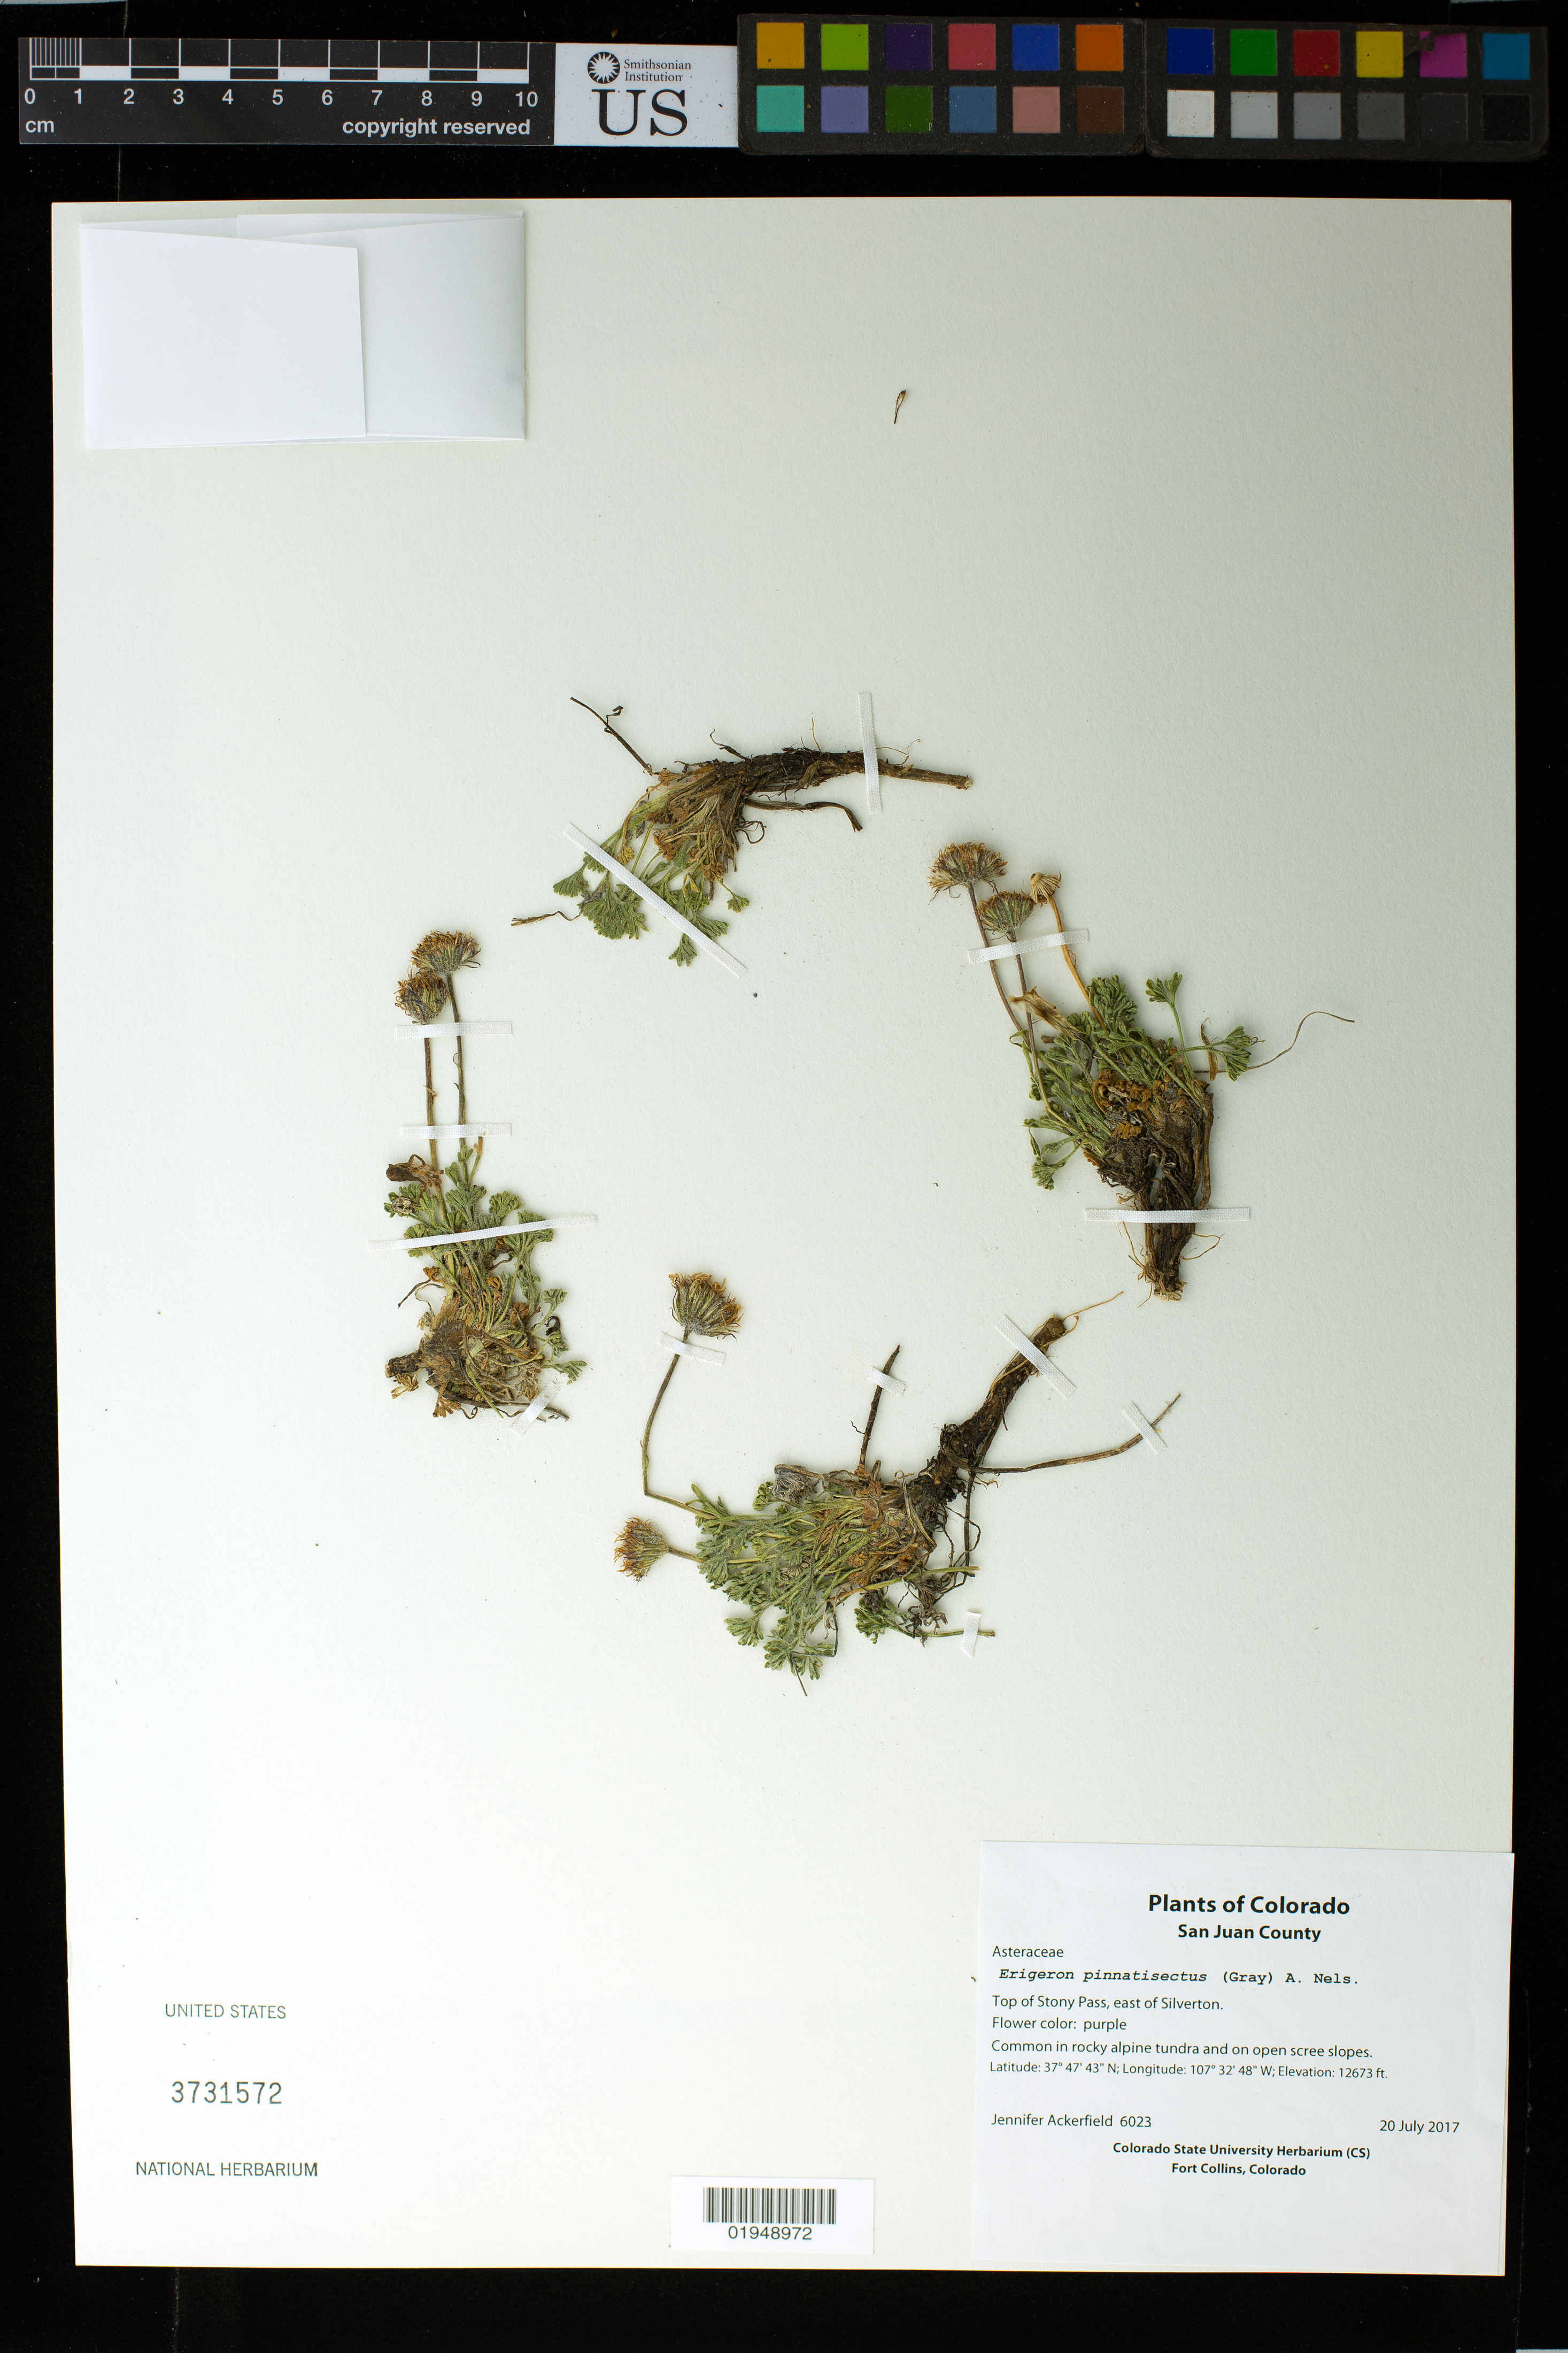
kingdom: Plantae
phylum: Tracheophyta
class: Magnoliopsida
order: Asterales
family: Asteraceae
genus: Erigeron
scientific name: Erigeron pinnatisectus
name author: (A. Gray) A. Nelson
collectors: J. Ackerfield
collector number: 6023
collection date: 2017-07-20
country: United States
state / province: Colorado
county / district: San Juan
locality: East of Silverton, top of Stony Pass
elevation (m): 3863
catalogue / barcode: US 3731572